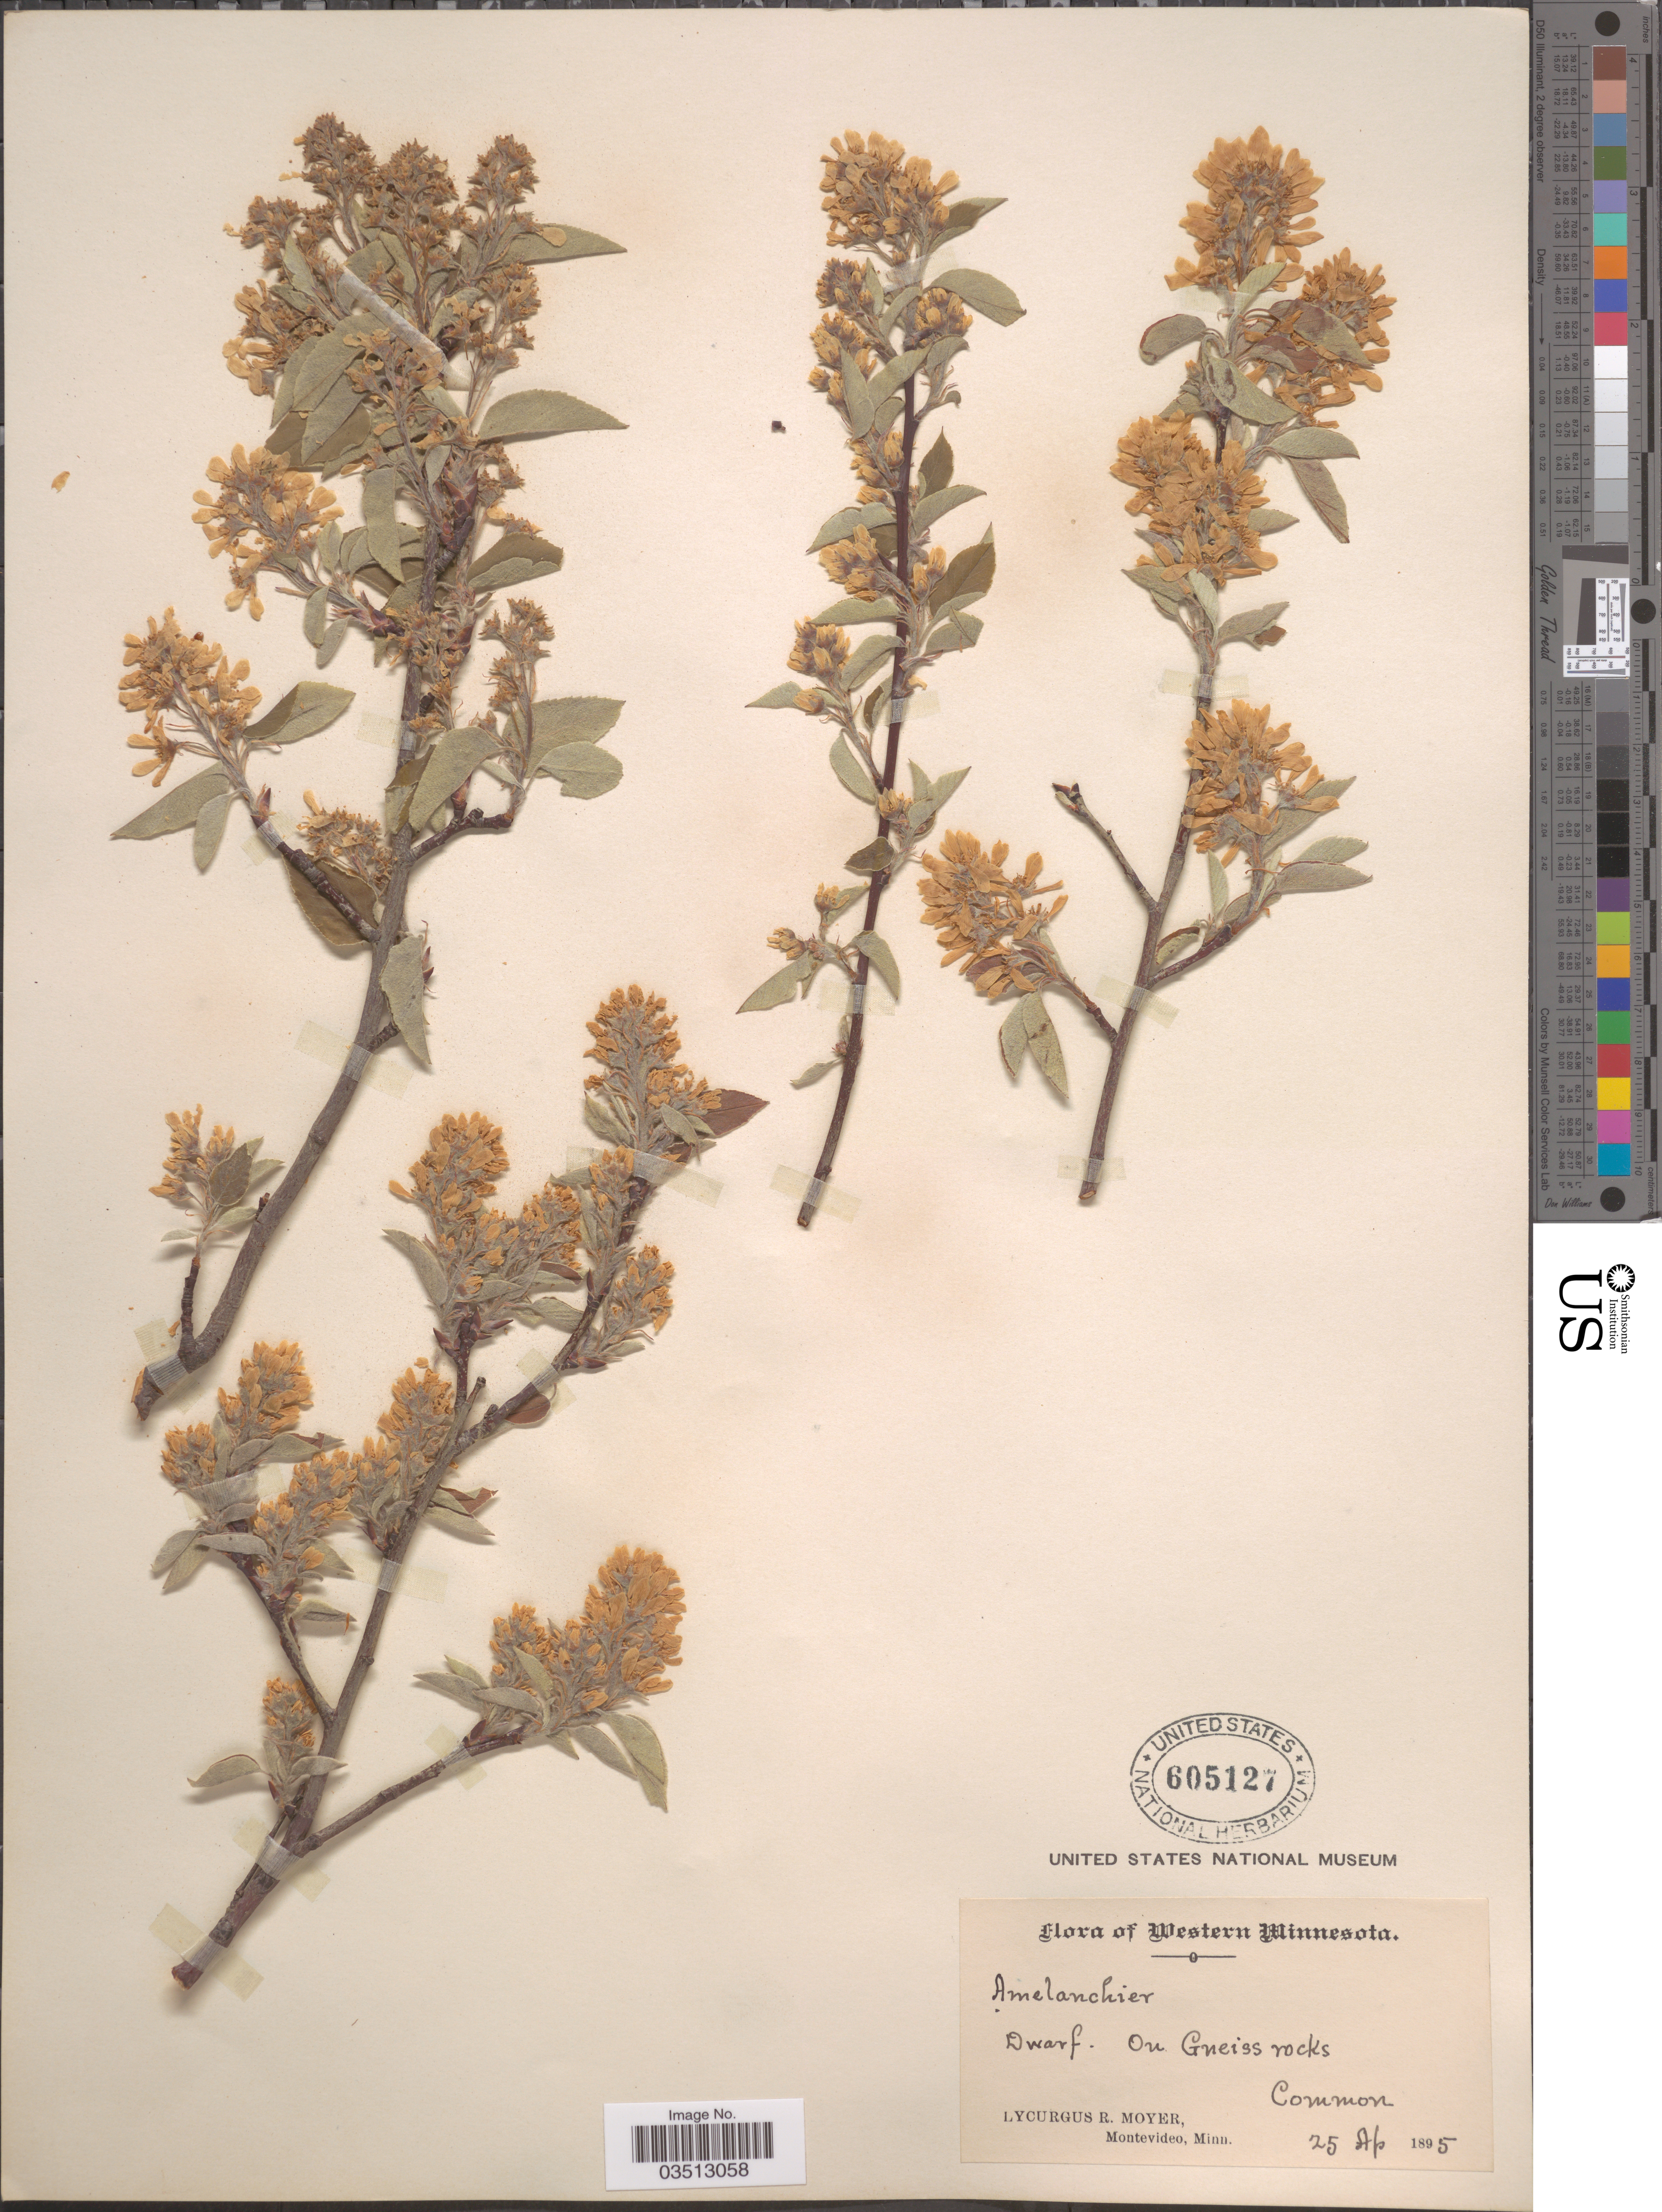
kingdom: Plantae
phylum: Tracheophyta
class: Magnoliopsida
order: Rosales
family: Rosaceae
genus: Amelanchier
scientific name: Amelanchier sp.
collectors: L. Moyer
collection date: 1895-04-25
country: United States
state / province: Minnesota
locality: Western Minnesota. On Gneiss rocks.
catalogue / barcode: US 605127